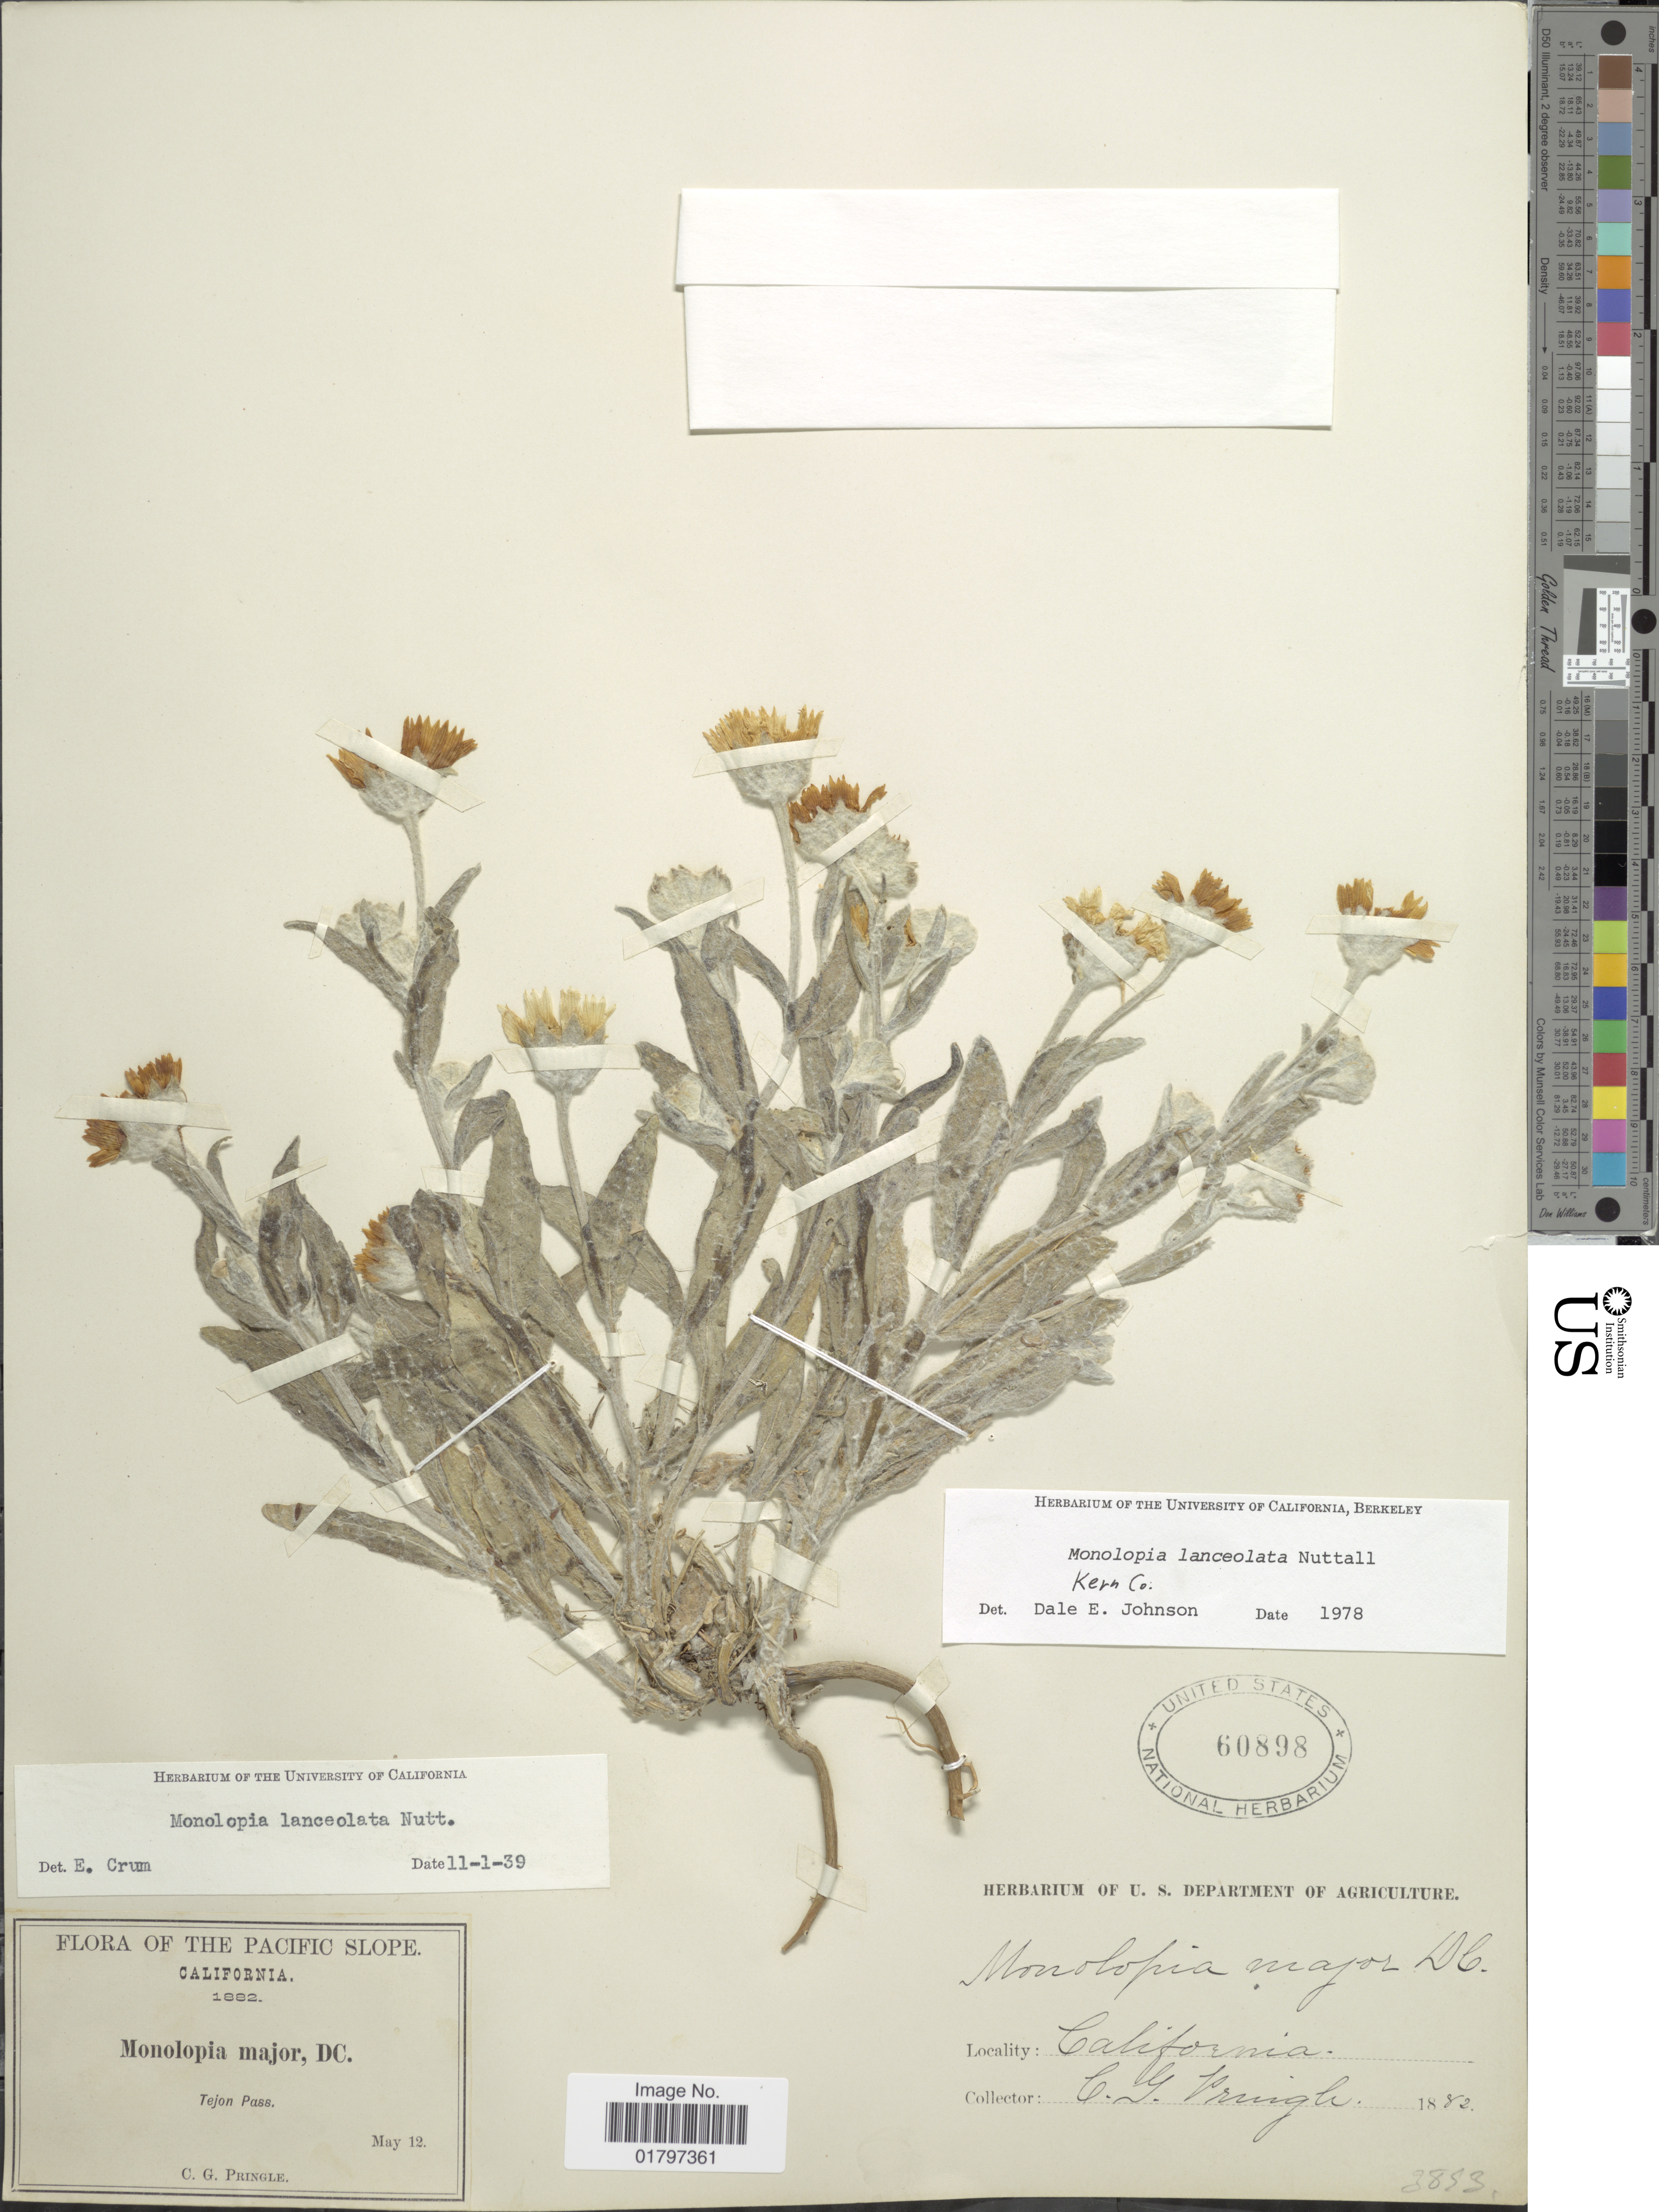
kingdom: Plantae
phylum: Tracheophyta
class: Magnoliopsida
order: Asterales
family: Asteraceae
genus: Monolopia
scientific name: Monolopia lanceolata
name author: Nutt.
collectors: C. G. Pringle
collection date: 1882-05-12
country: United States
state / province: California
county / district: Kern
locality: Pacific Slope. Tejon Pass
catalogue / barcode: US 60898